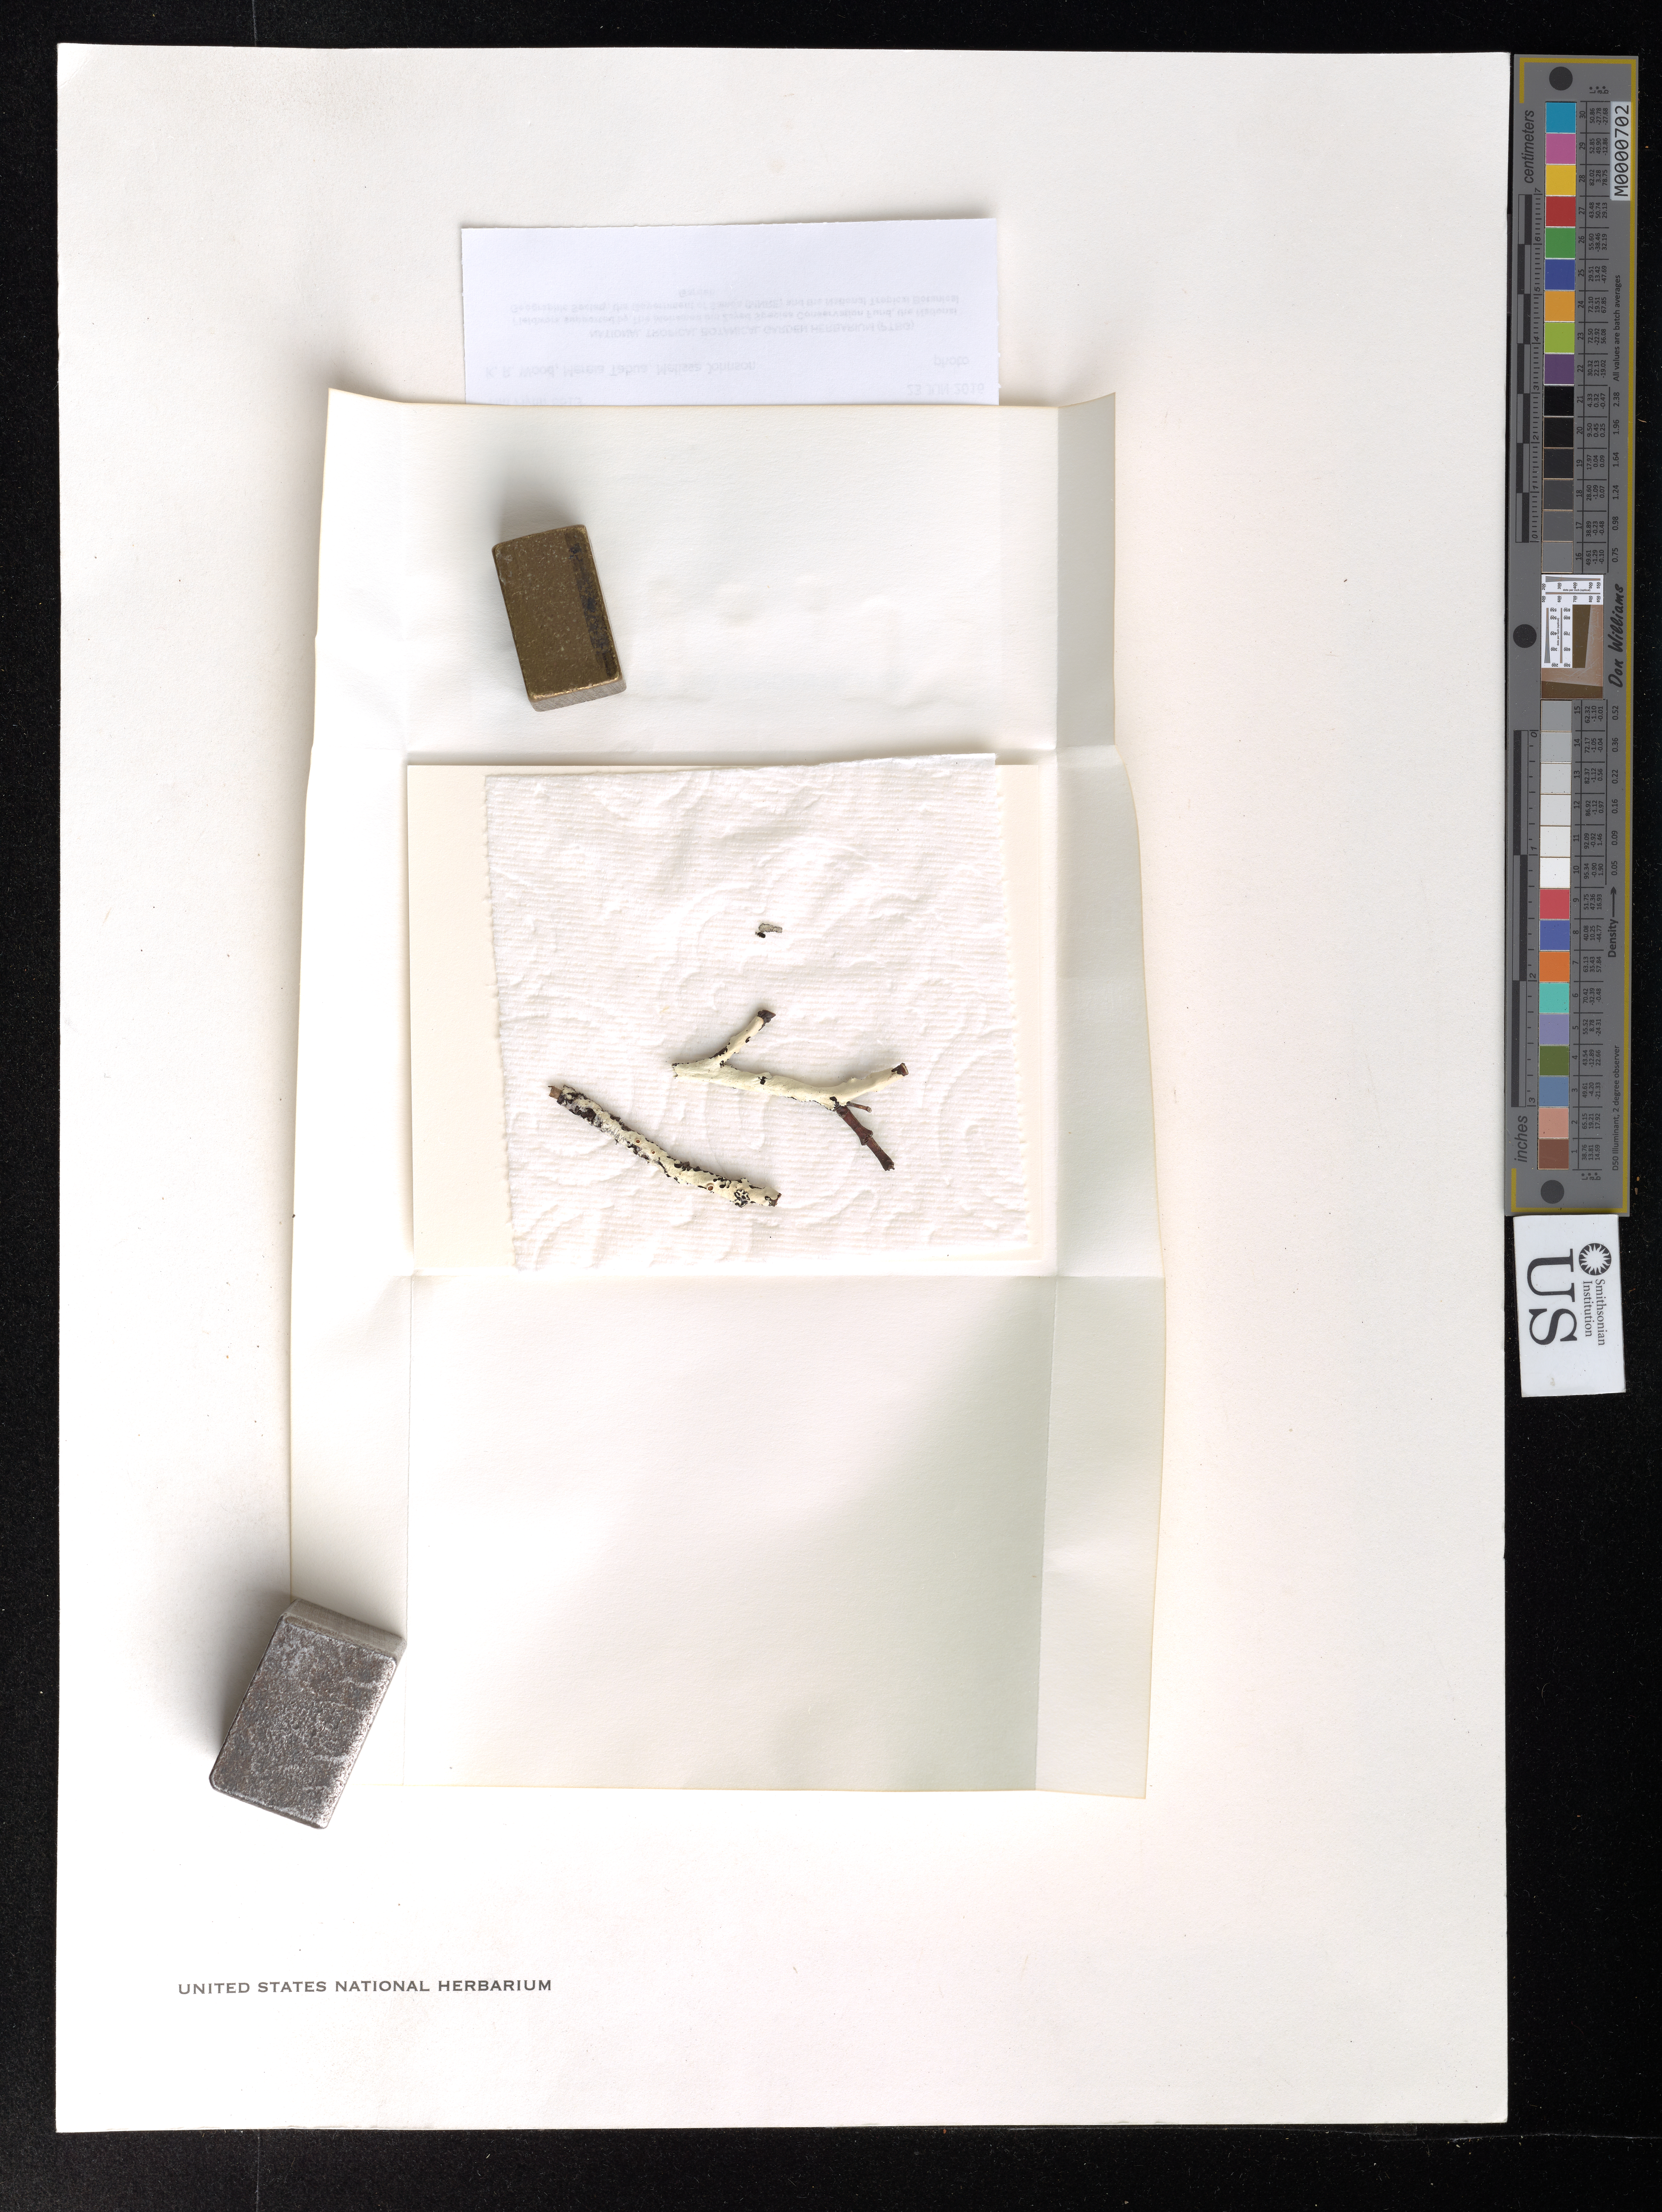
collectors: T. W. Flynn, K. R. Wood, M. Tabua & M. Johnson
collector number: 8613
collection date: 2016-06-23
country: Samoa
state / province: Gagaifomauga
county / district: Savaii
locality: Savaii. Trail just below cinder cone camp area of Mt. Mata o Le Afi.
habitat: Scrub vegetation over aa clinkers w/ Weinmannia, Cyrtandra, Vaccinium, Wikstroemia and Spiranthes.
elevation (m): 1615